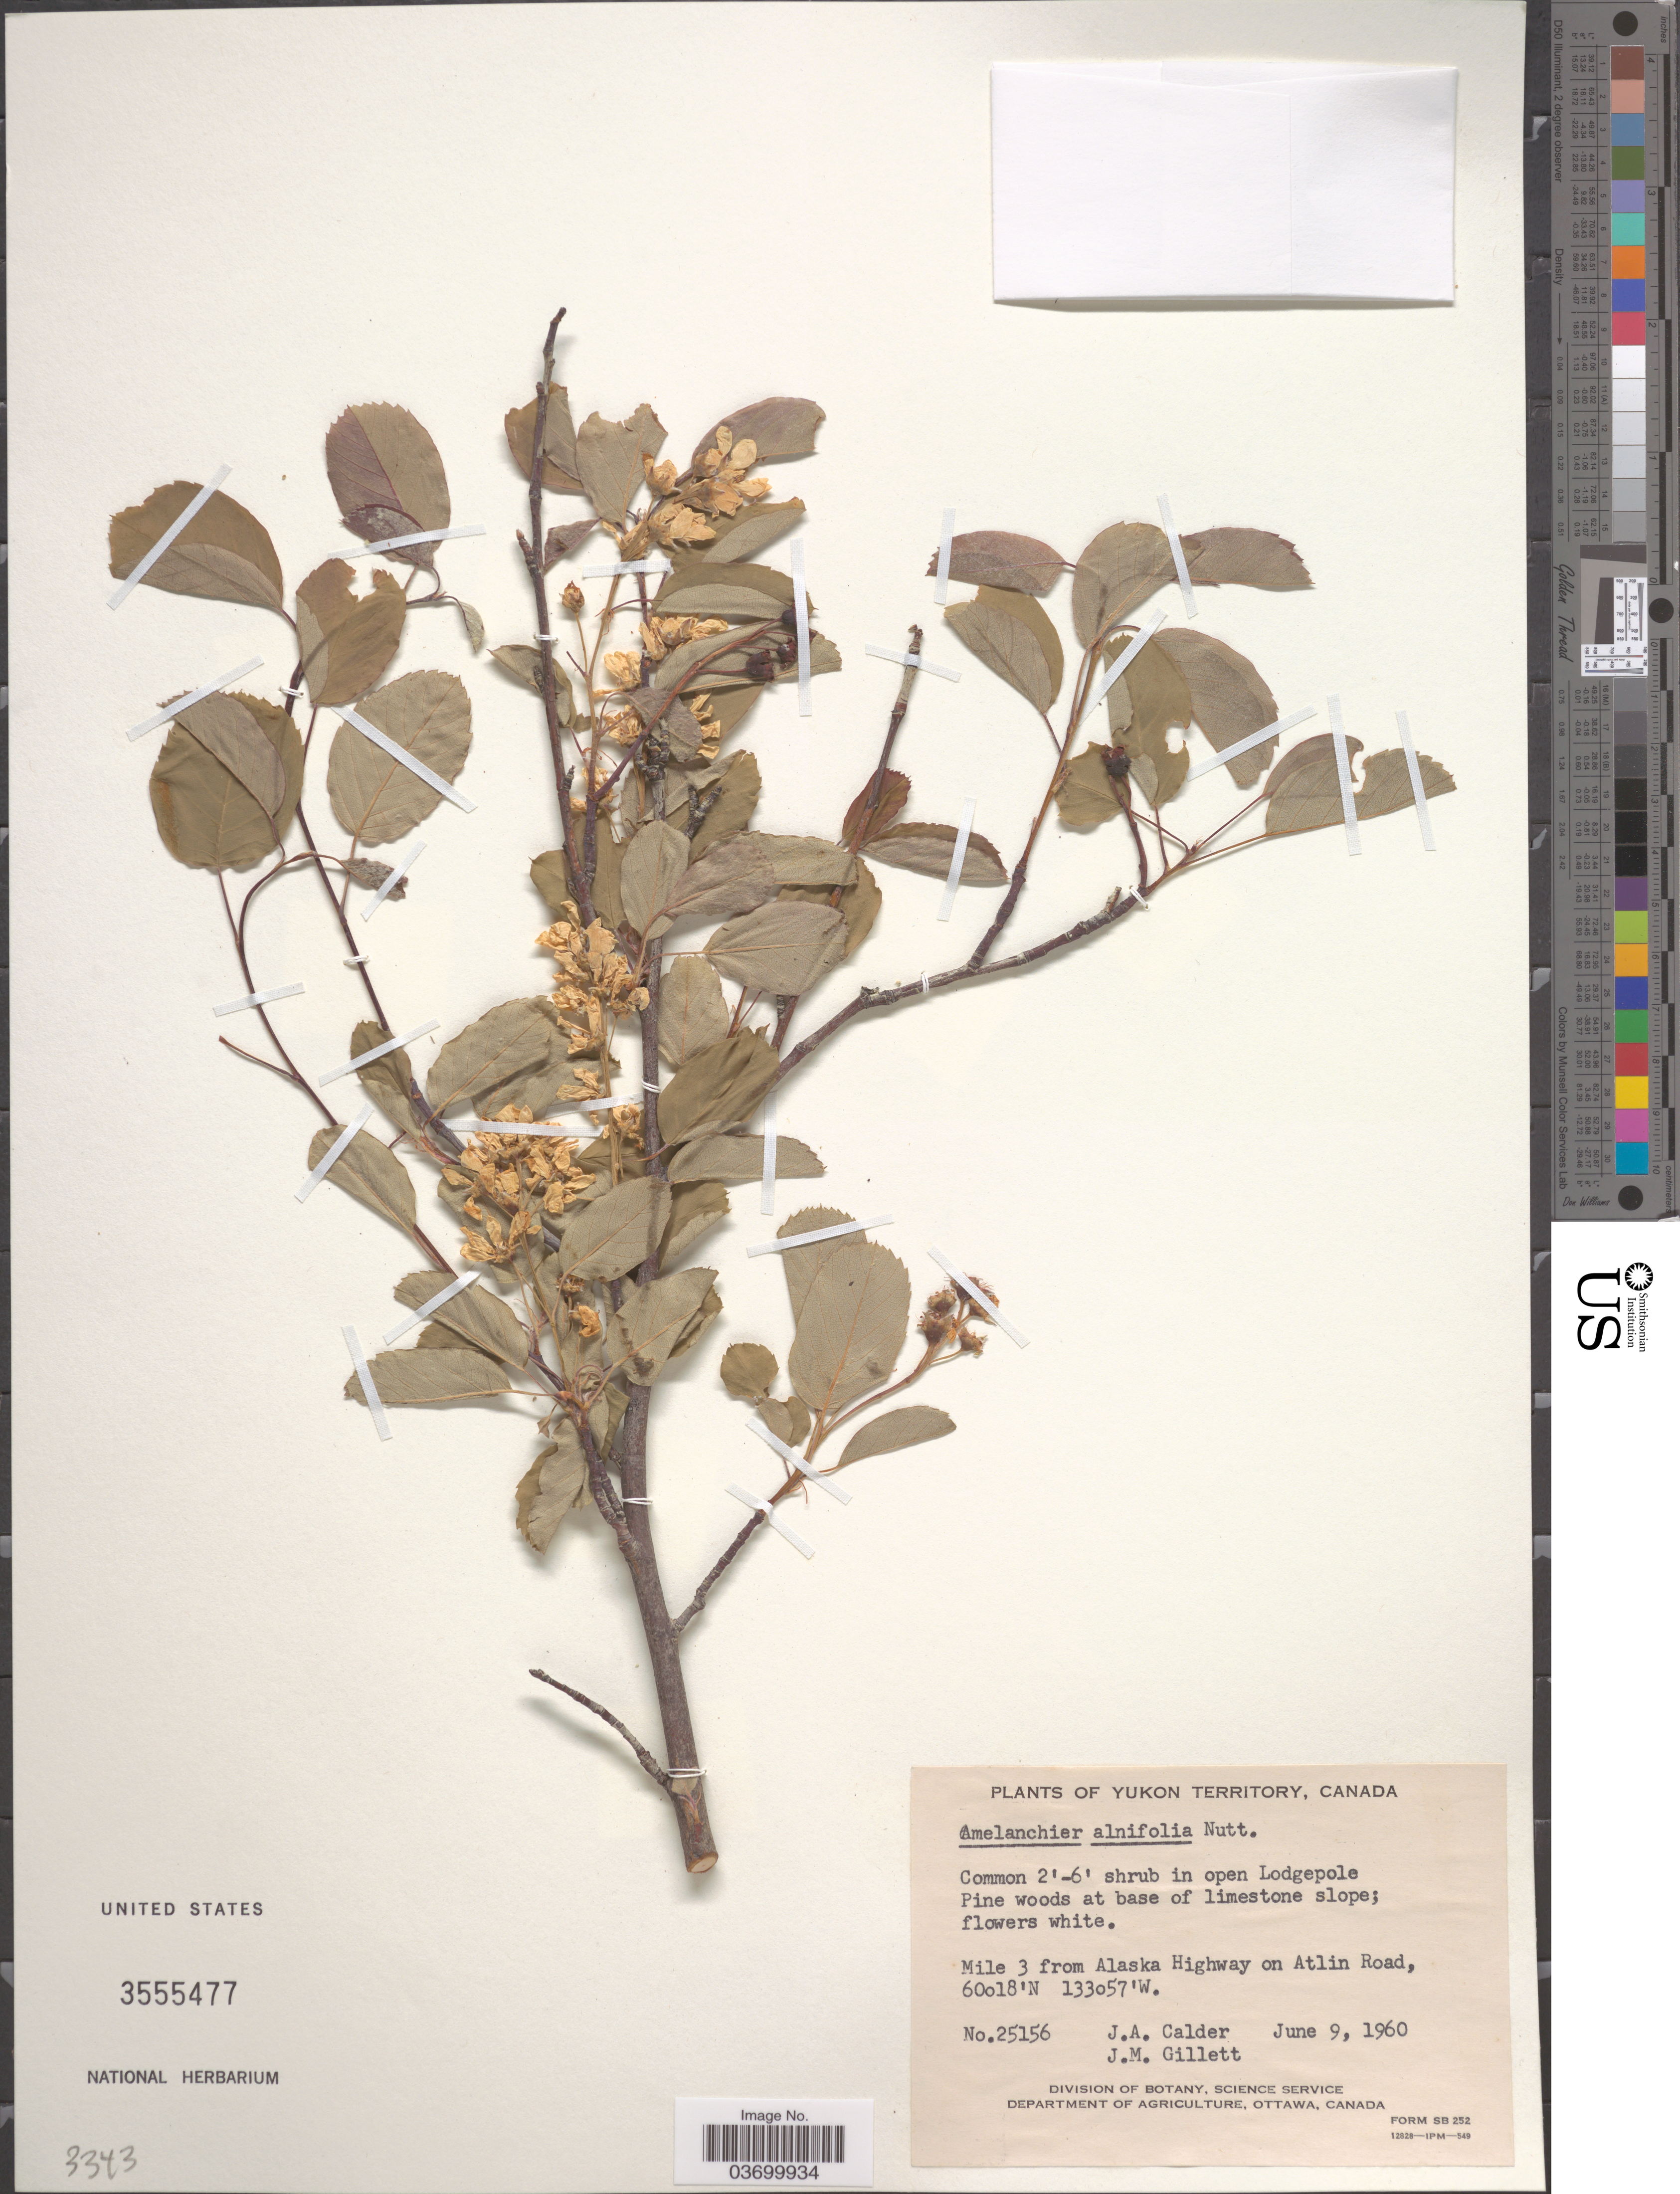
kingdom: Plantae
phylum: Tracheophyta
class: Magnoliopsida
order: Rosales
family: Rosaceae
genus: Amelanchier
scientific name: Amelanchier alnifolia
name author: (Nutt.) Nutt. ex M. Roem.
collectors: J. A. Calder & J. M. Gillett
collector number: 25156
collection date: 1960-06-09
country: Canada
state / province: Yukon Territory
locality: Mile 3 from Alaska Highway on Atlin Road.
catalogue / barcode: US 3555477